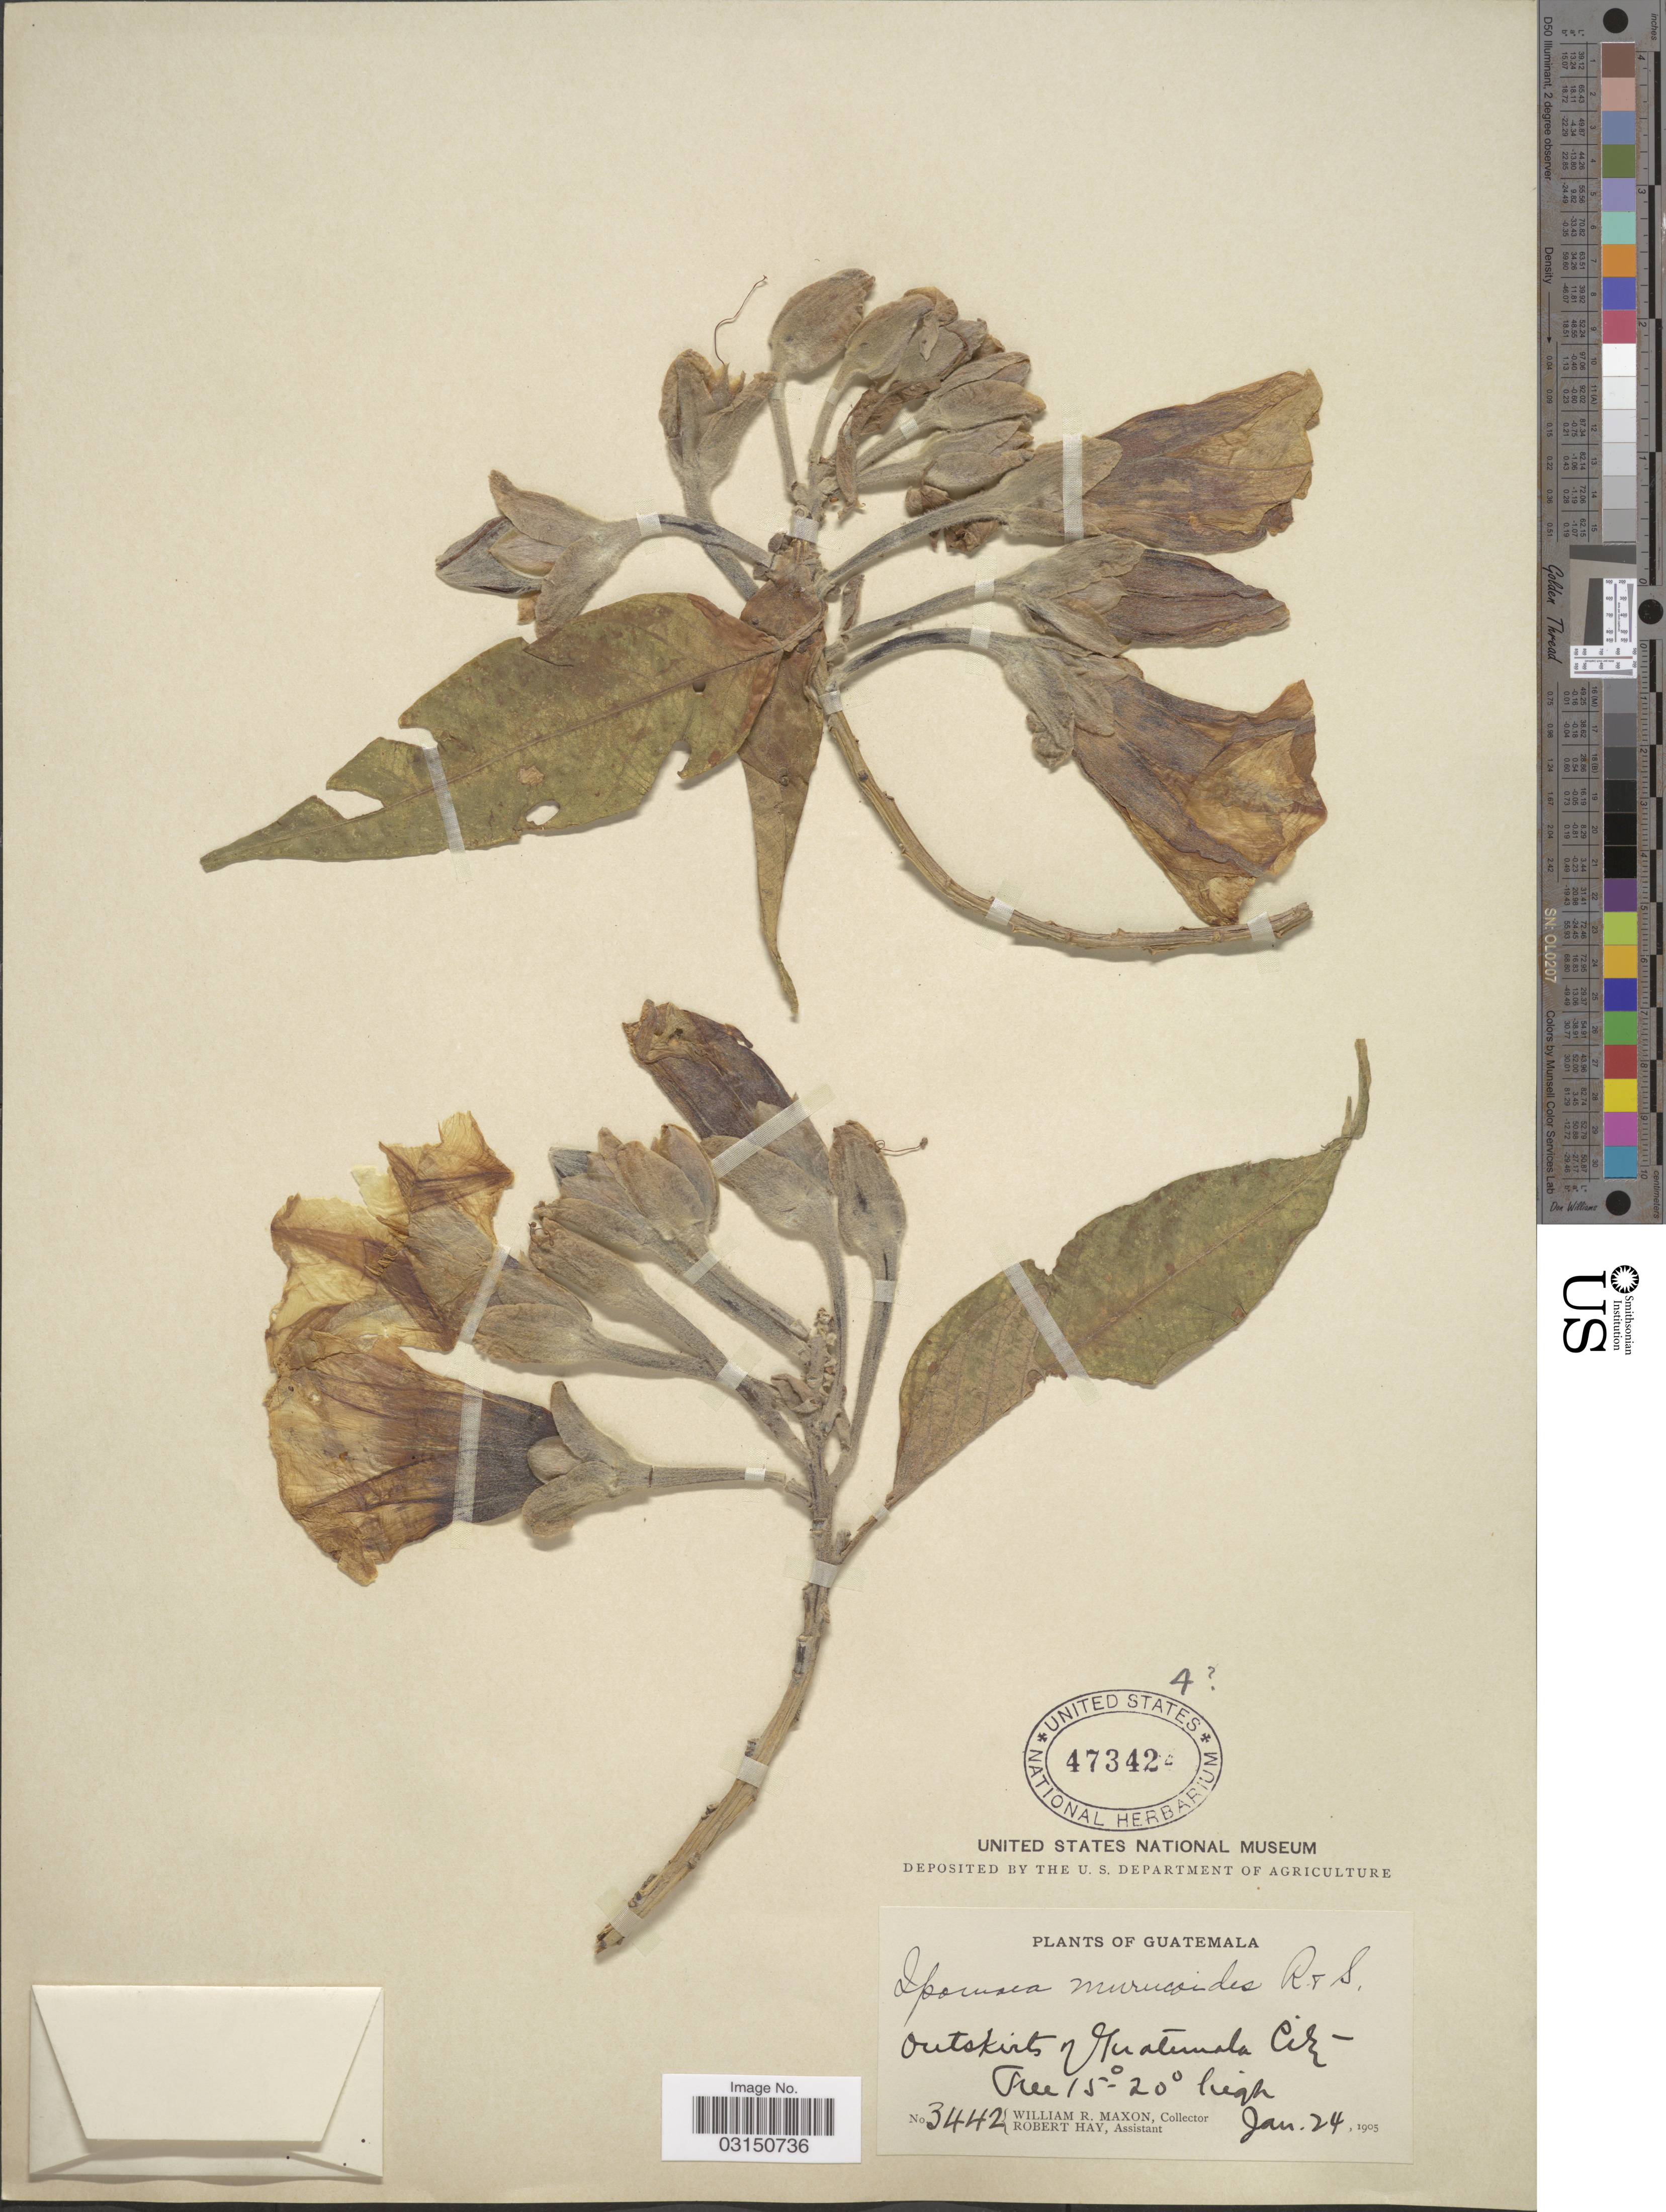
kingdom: Plantae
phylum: Tracheophyta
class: Magnoliopsida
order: Solanales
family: Convolvulaceae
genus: Ipomoea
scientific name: Ipomoea murucoides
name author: Roem. & Schult.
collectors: W. R. Maxon & R. H. Hay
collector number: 3442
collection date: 1905-01-24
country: Guatemala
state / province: Guatemala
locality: Outskirts of Guatemala City.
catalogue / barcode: US 473424